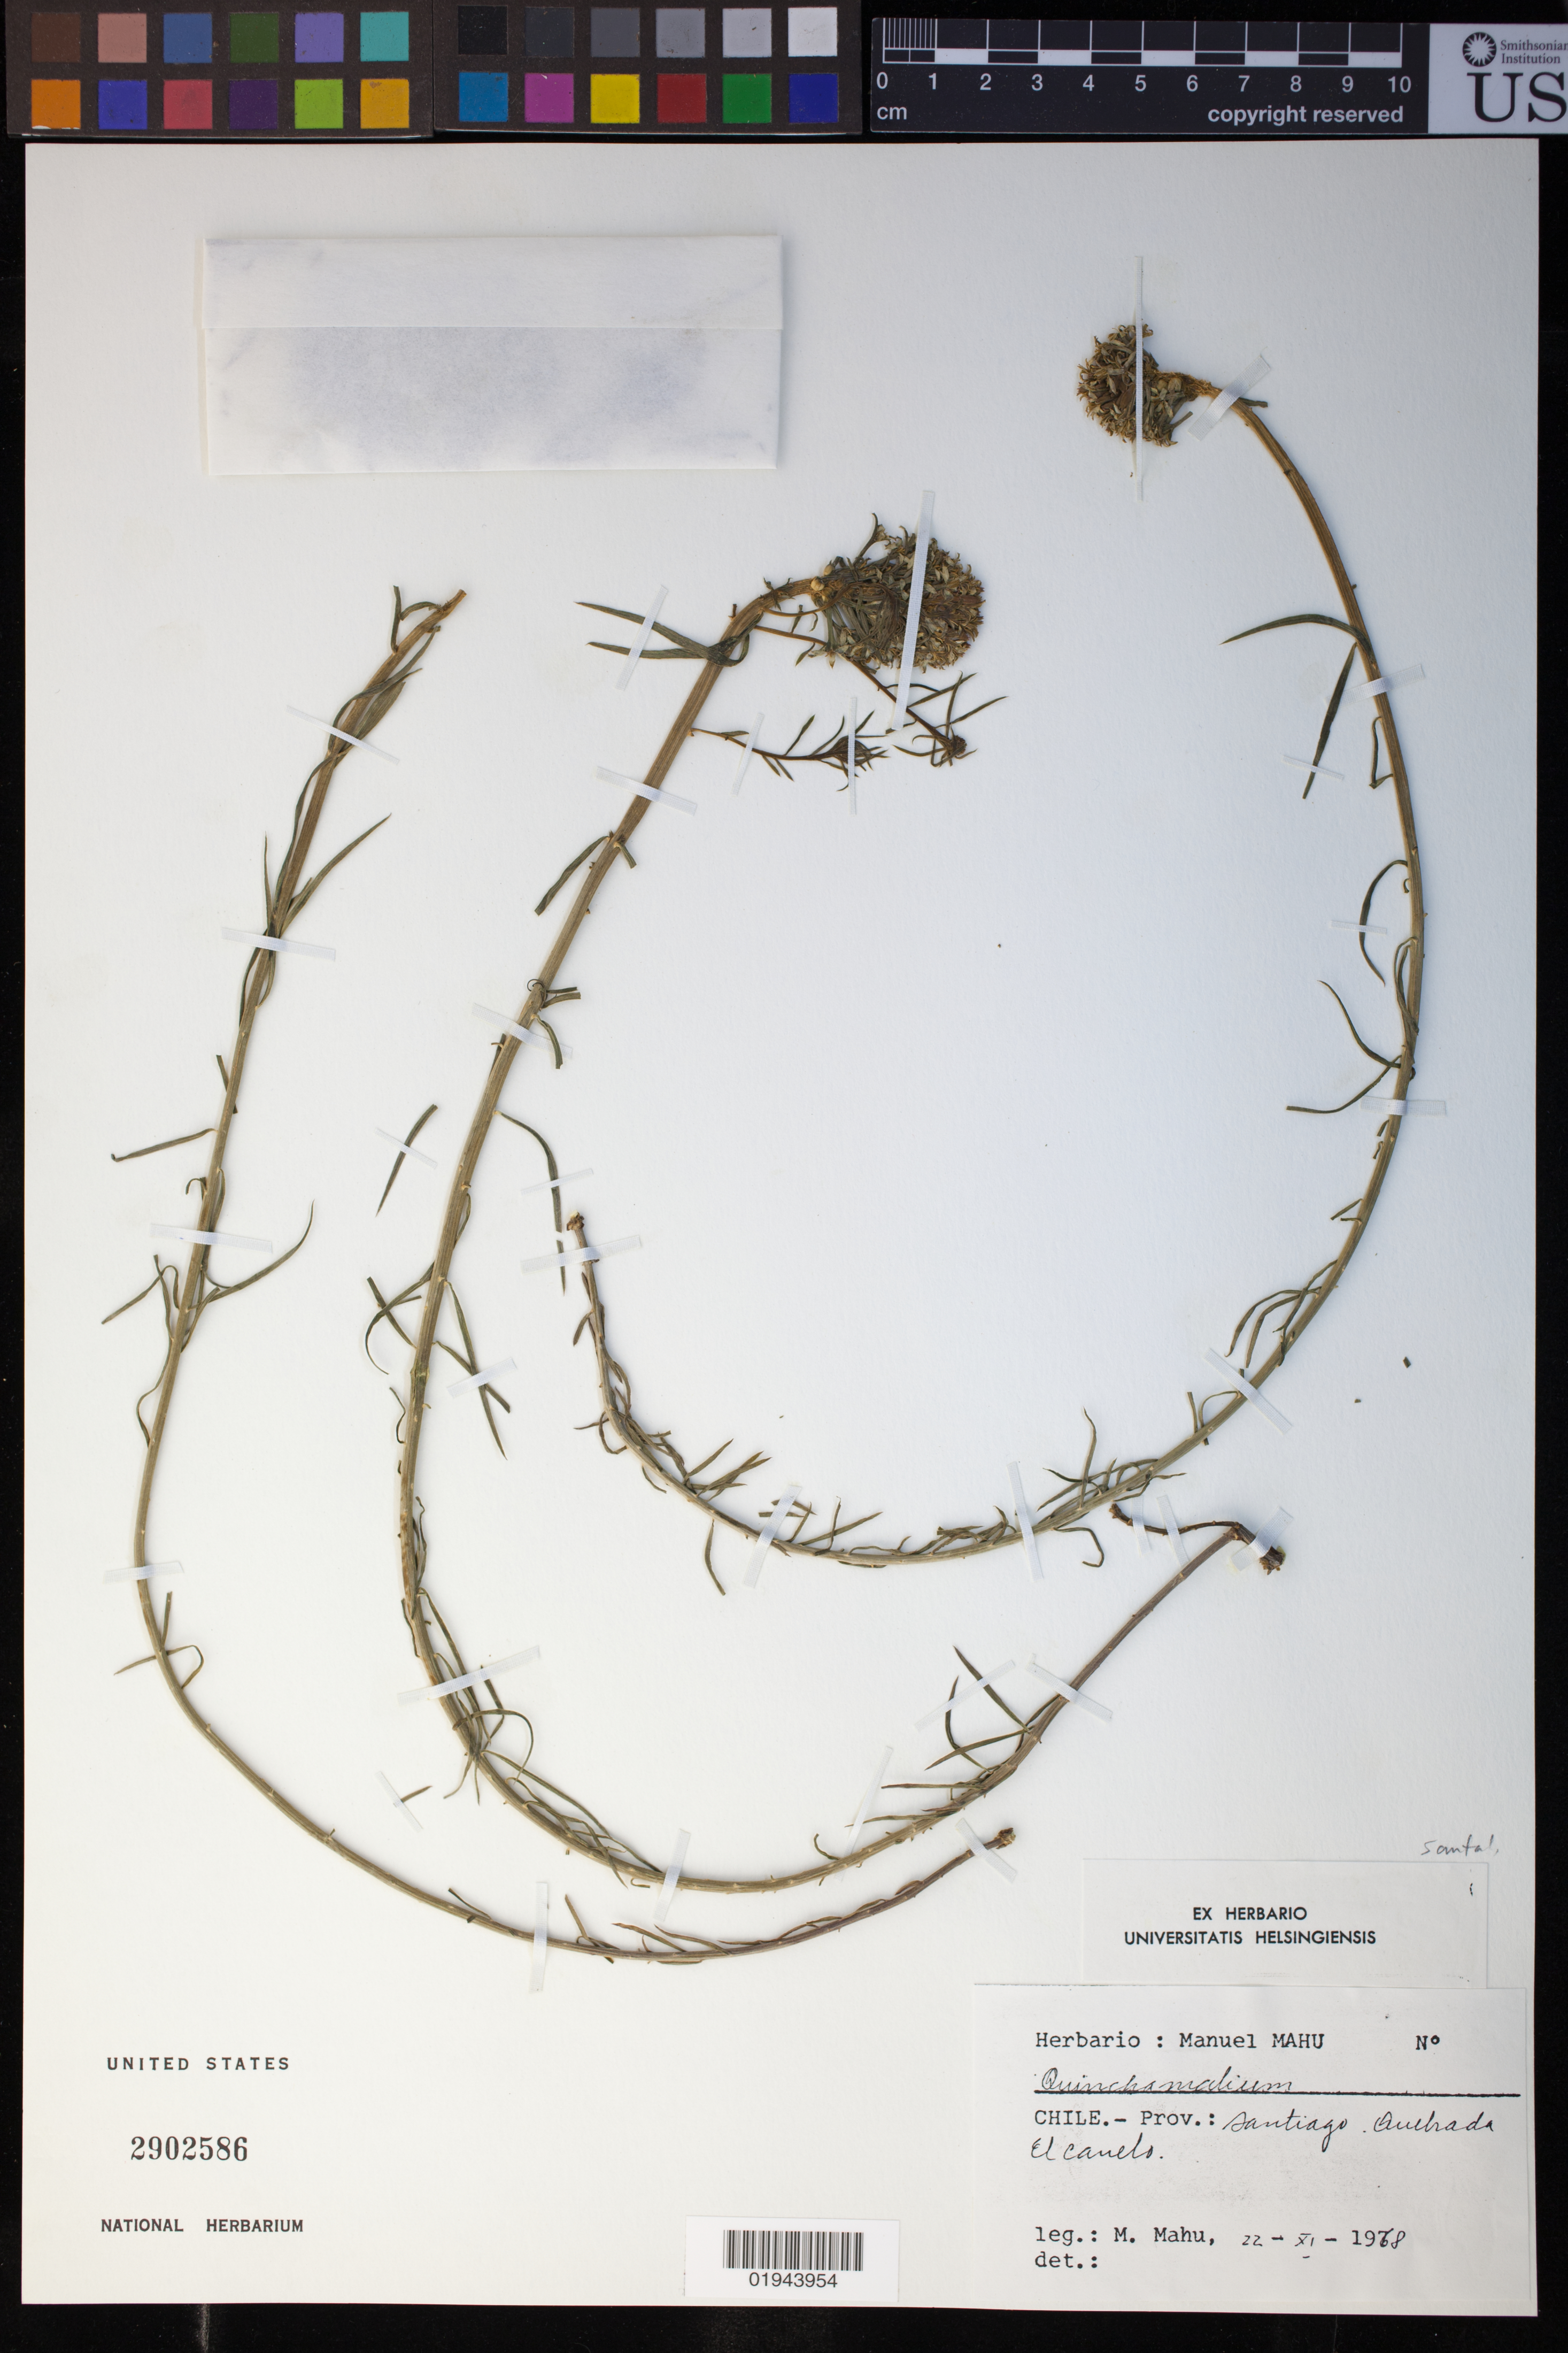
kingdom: Plantae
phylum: Tracheophyta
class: Magnoliopsida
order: Santalales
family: Schoepfiaceae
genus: Quinchamalium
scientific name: Quinchamalium sp.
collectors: M. Mahu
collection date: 1968-11-22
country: Chile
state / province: Región Metropolitana (RM)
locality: Quehada El Canelo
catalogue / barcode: US 2902586